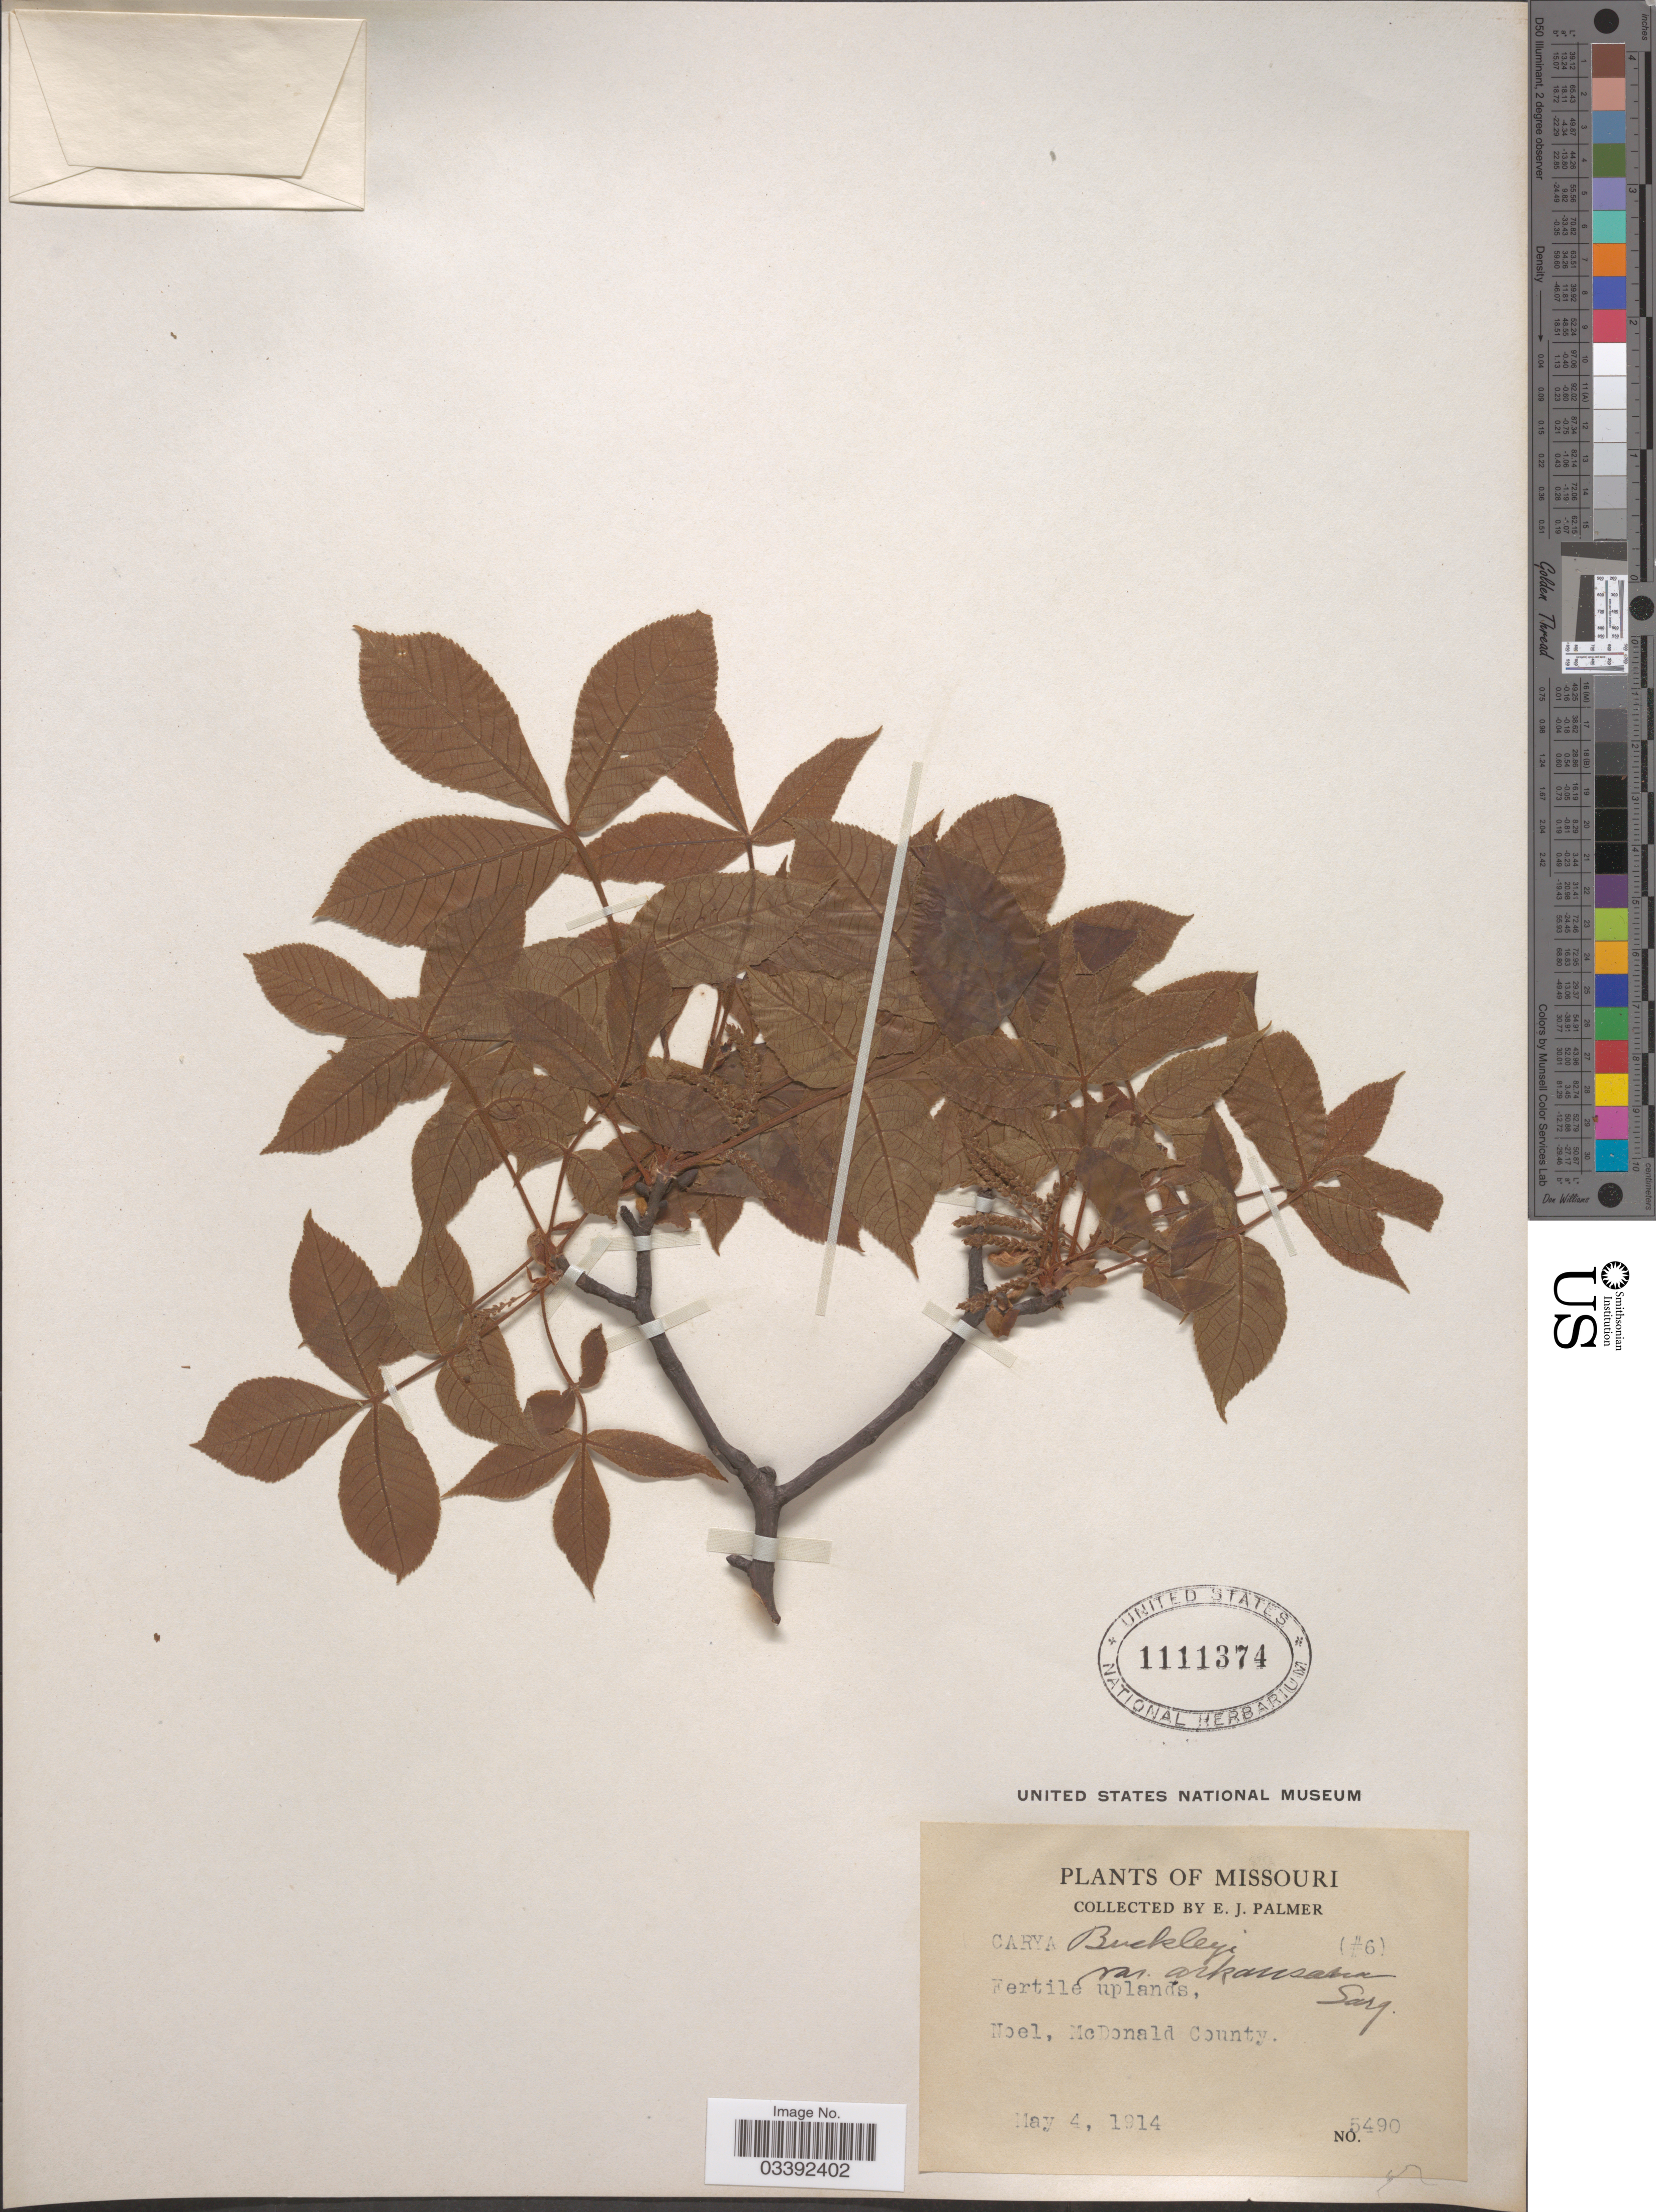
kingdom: Plantae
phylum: Tracheophyta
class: Magnoliopsida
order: Fagales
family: Juglandaceae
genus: Carya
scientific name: Carya texana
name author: Buckley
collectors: E. J. Palmer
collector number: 5490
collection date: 1914-05-04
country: United States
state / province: Missouri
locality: Fertile uplands, Noel, McDonald County.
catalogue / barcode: US 1111374